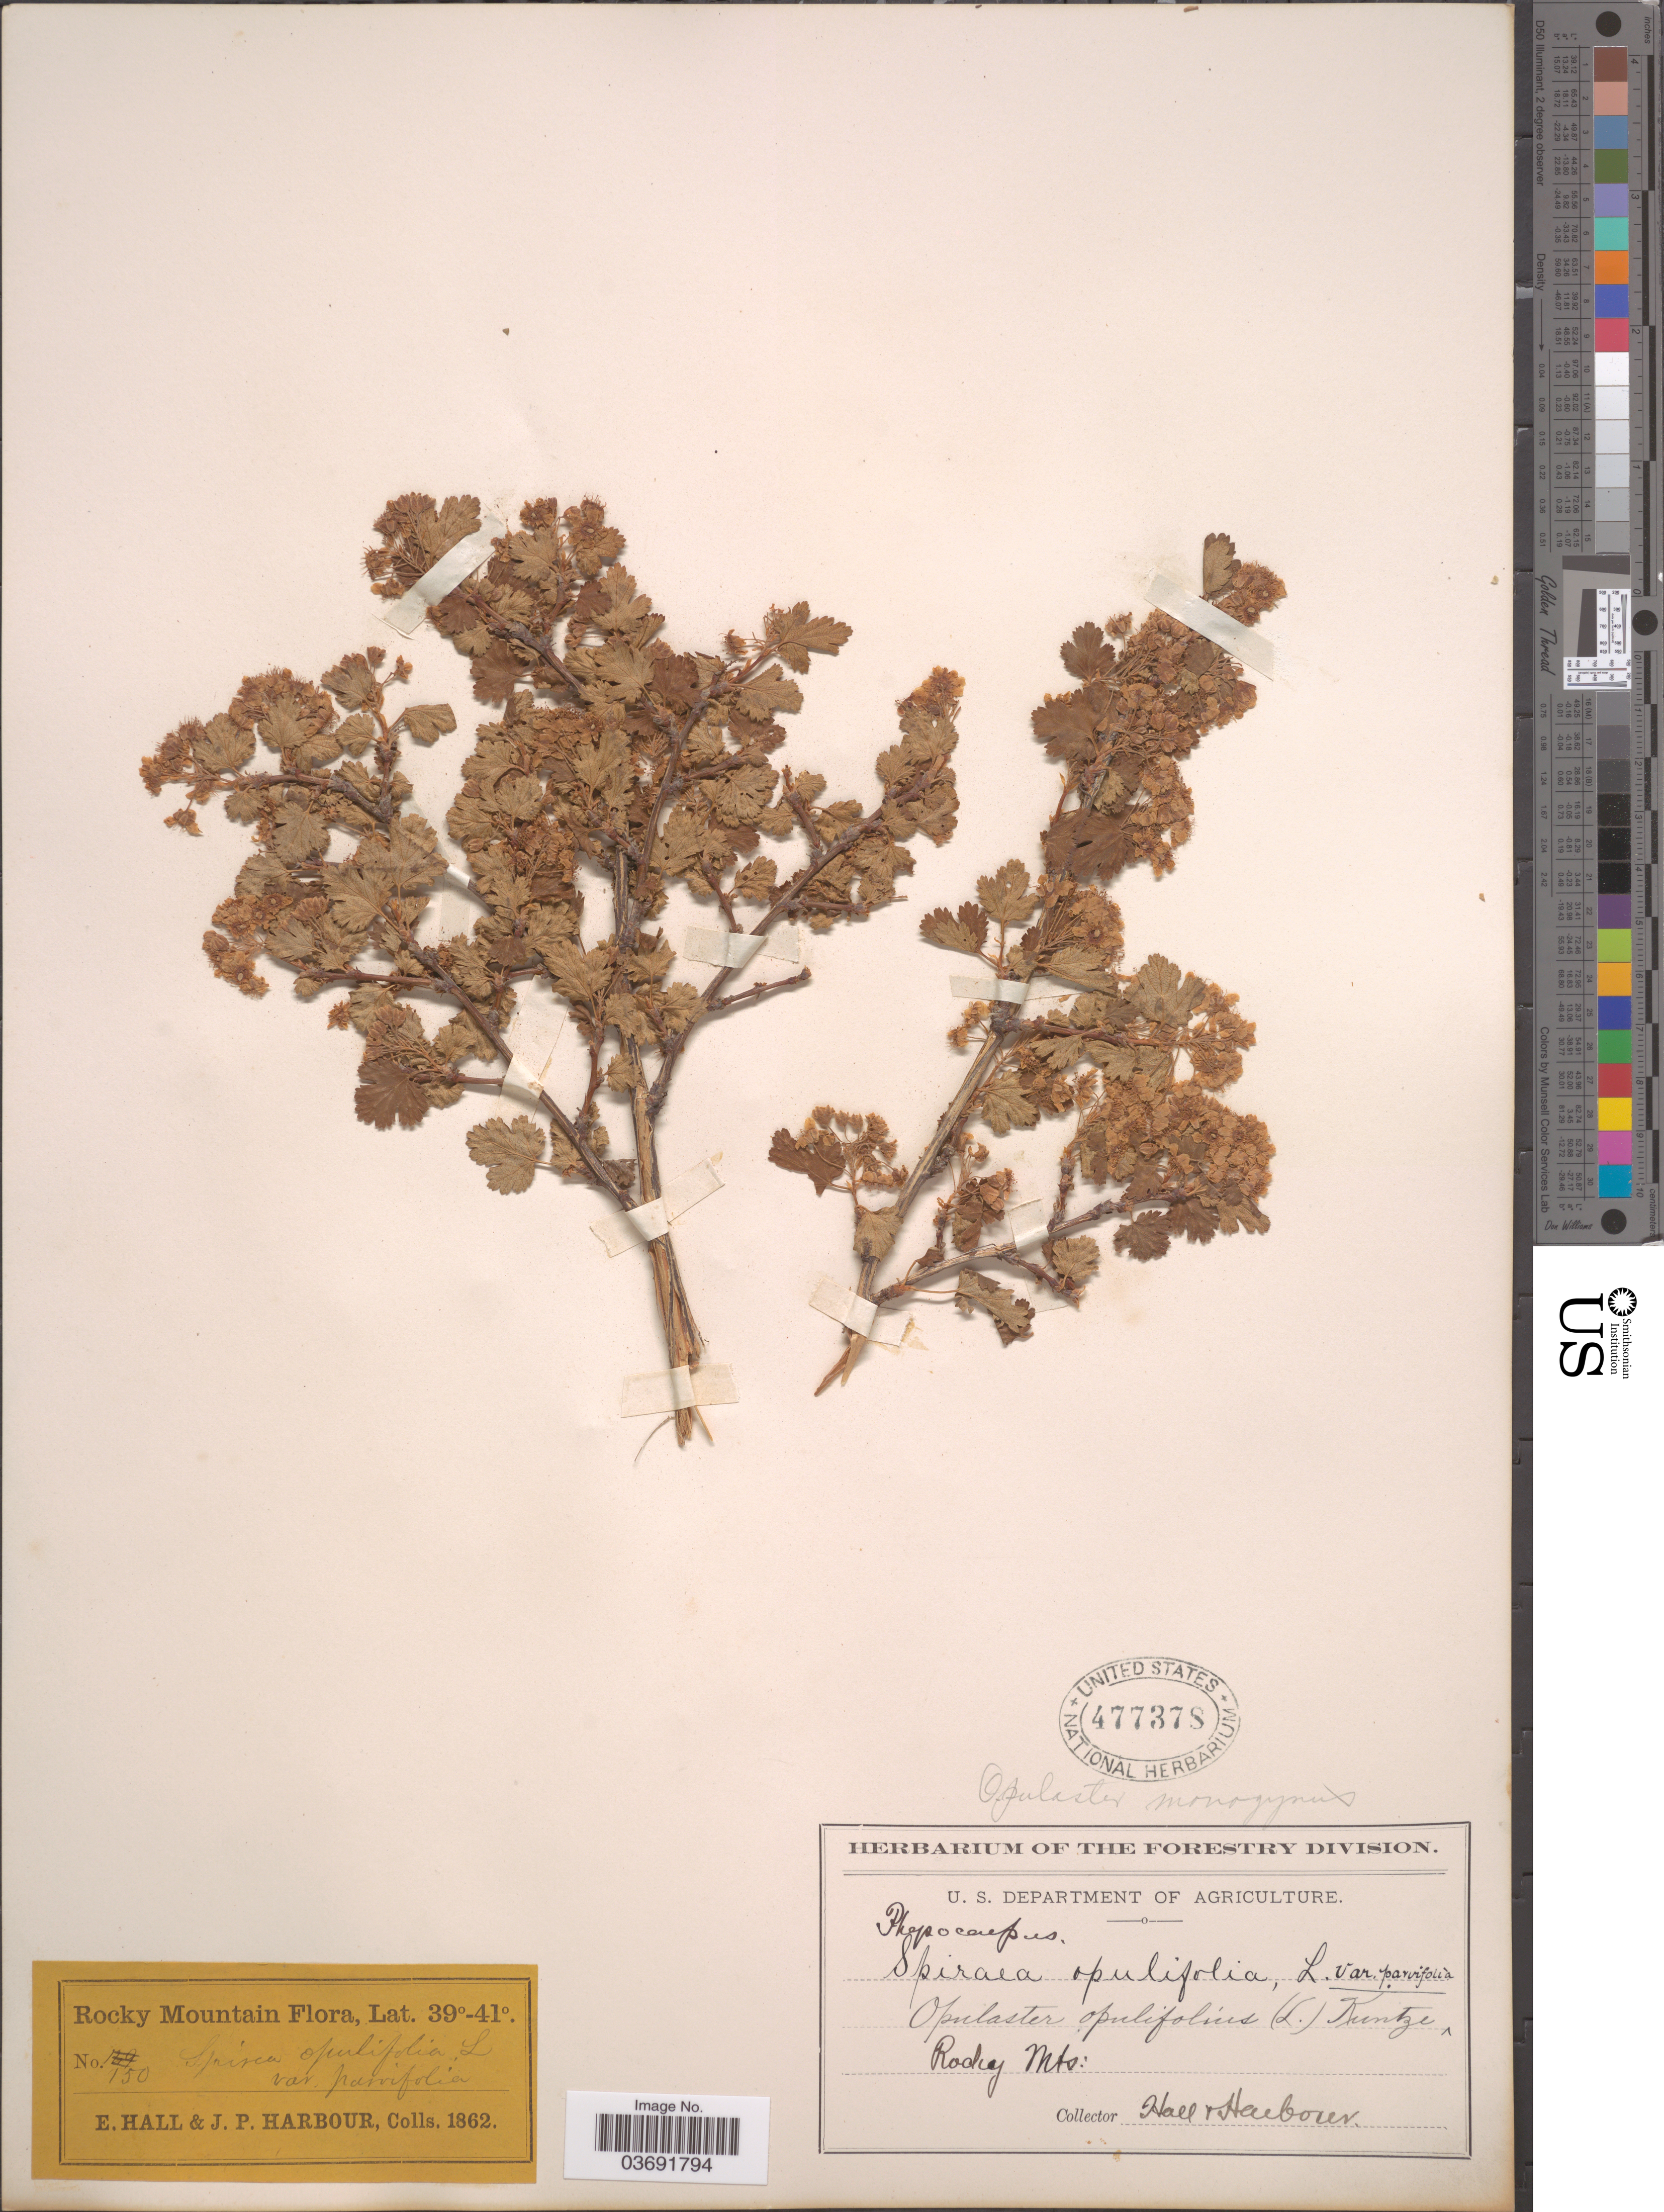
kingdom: Plantae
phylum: Tracheophyta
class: Magnoliopsida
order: Rosales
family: Rosaceae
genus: Physocarpus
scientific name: Physocarpus monogynus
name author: (Torr.) J.M. Coult.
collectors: E. Hall & J. Harbour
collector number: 150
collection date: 1862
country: United States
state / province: Colorado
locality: Rocky Mountain.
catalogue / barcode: US 477378